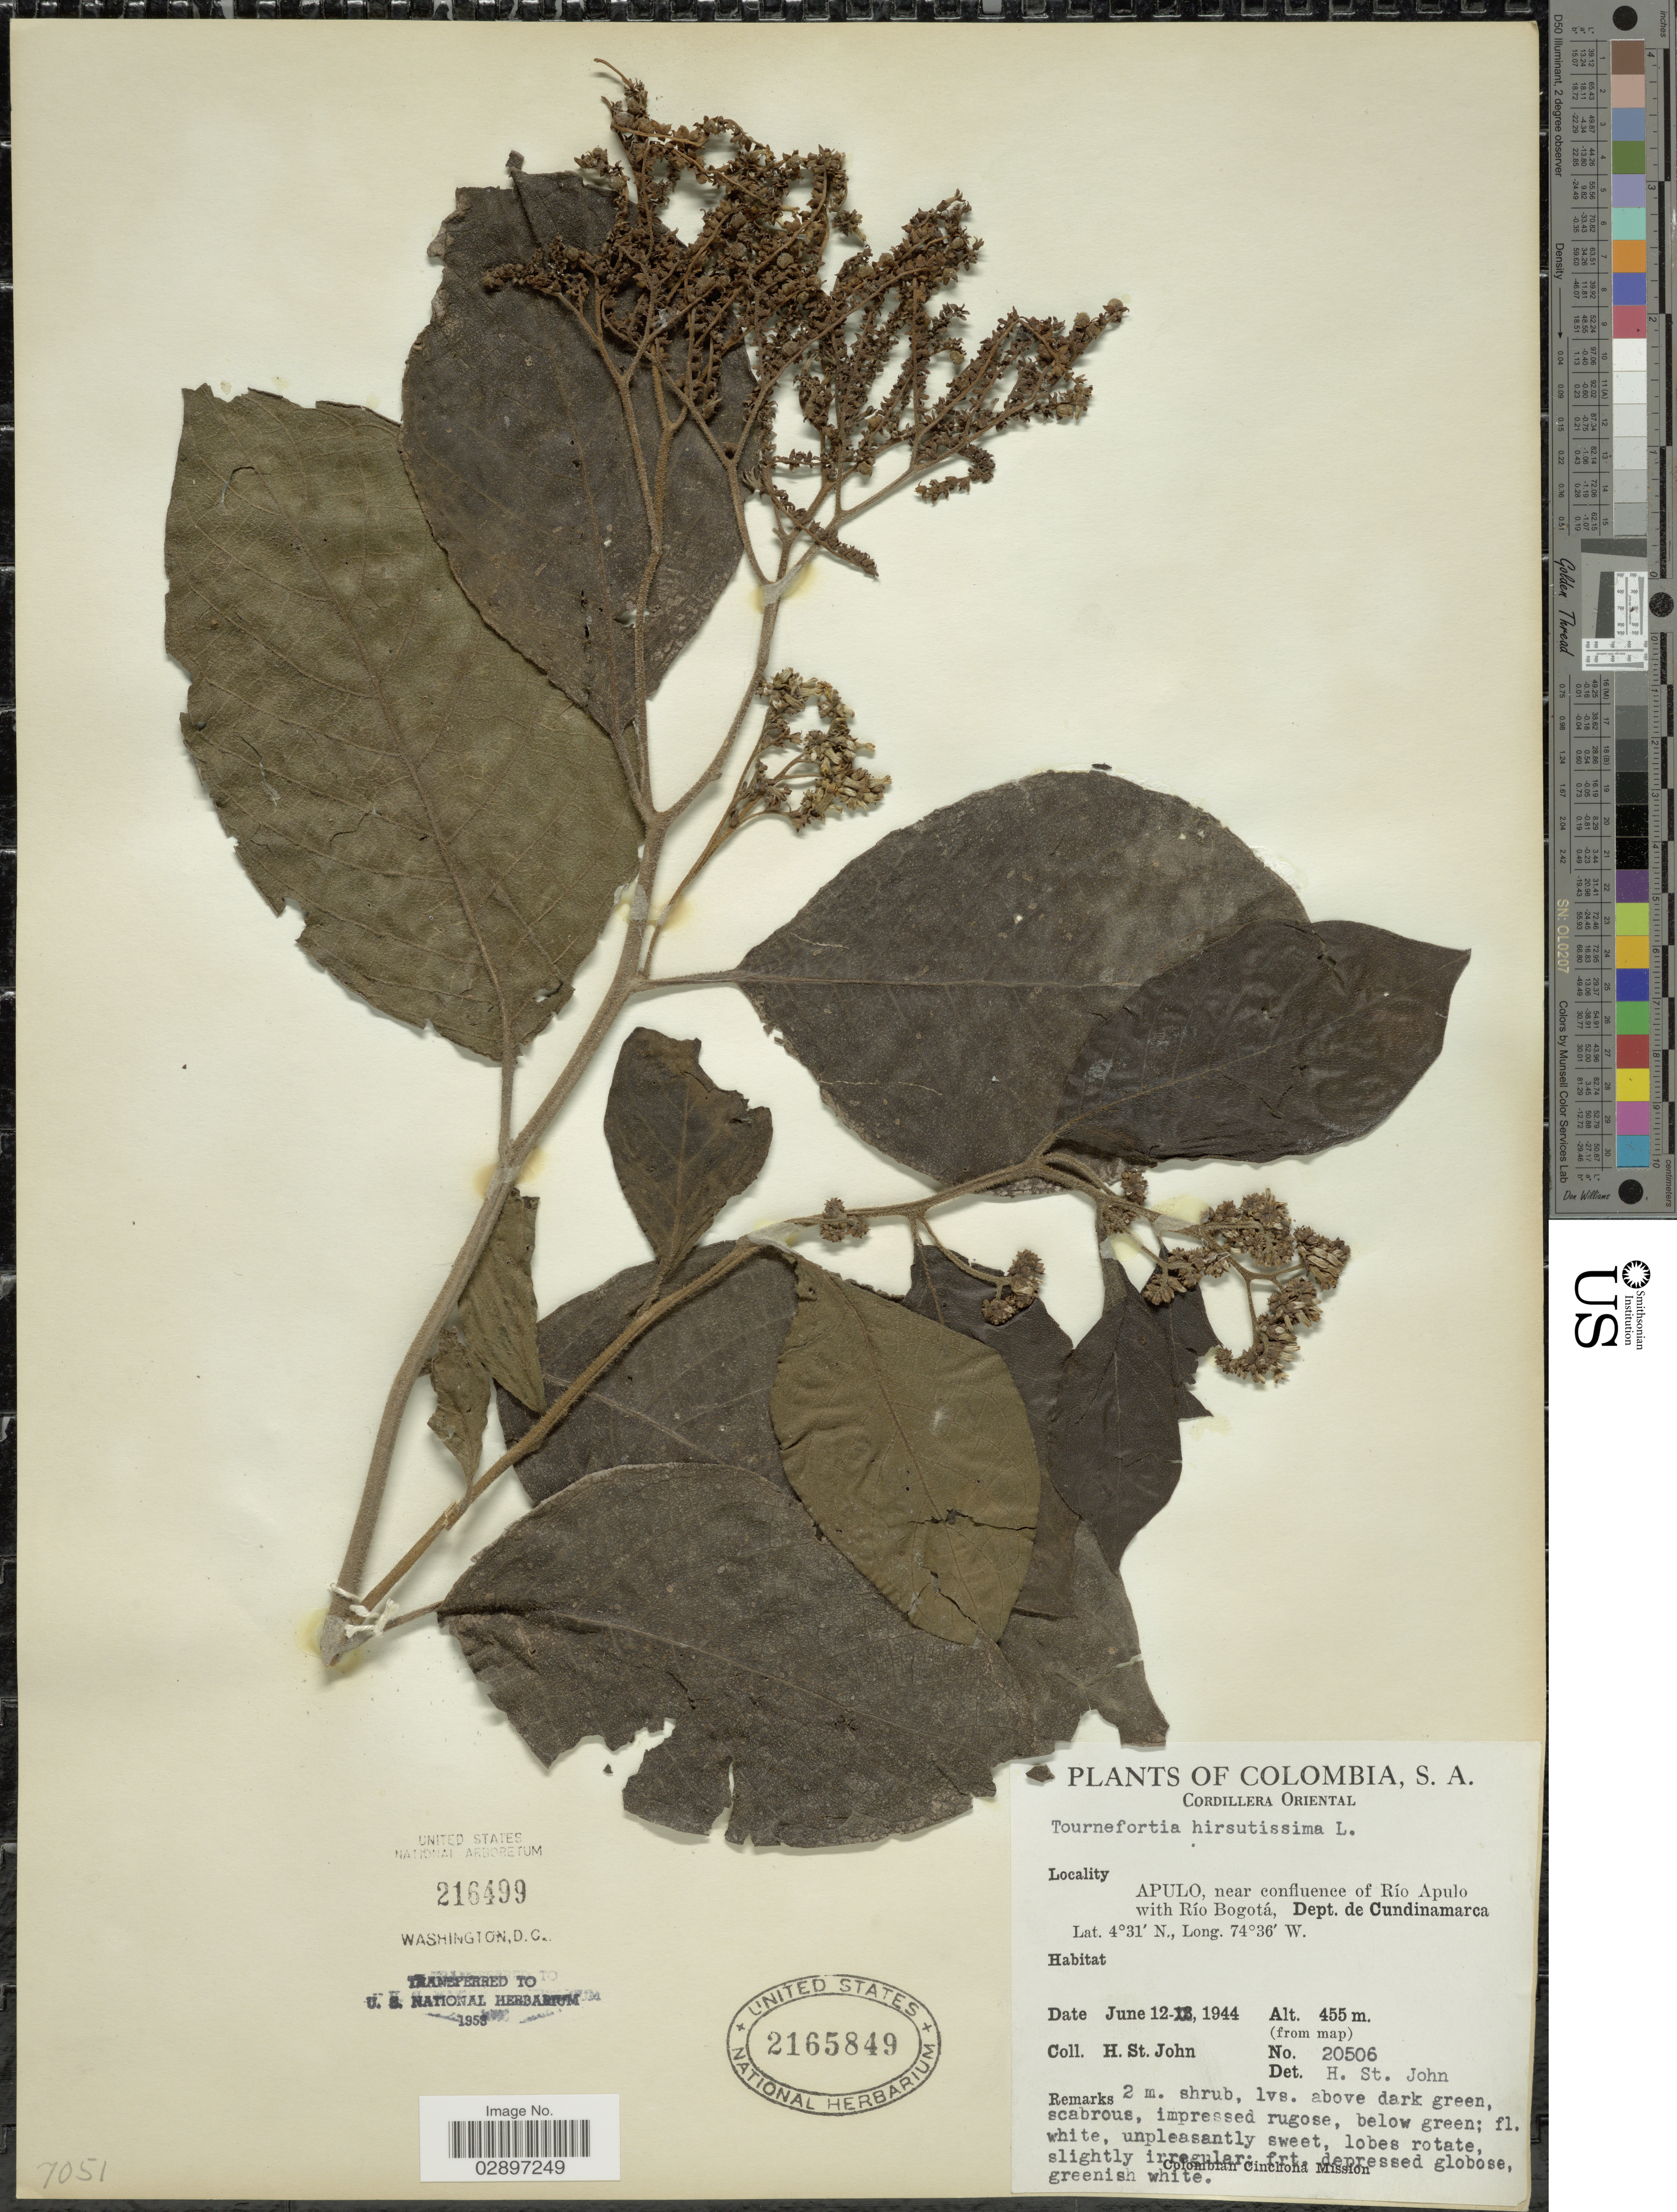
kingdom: Plantae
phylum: Tracheophyta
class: Magnoliopsida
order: Boraginales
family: Heliotropiaceae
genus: Tournefortia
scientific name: Tournefortia hirsutissima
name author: L.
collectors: H. St. John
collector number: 20506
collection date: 1944-06-12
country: Colombia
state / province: Cundinamarca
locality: Apulo, near confluence of Río Bogotá, Dept. de Cundinamarca. Cordillera Oriental.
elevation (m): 455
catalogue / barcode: US 2165849